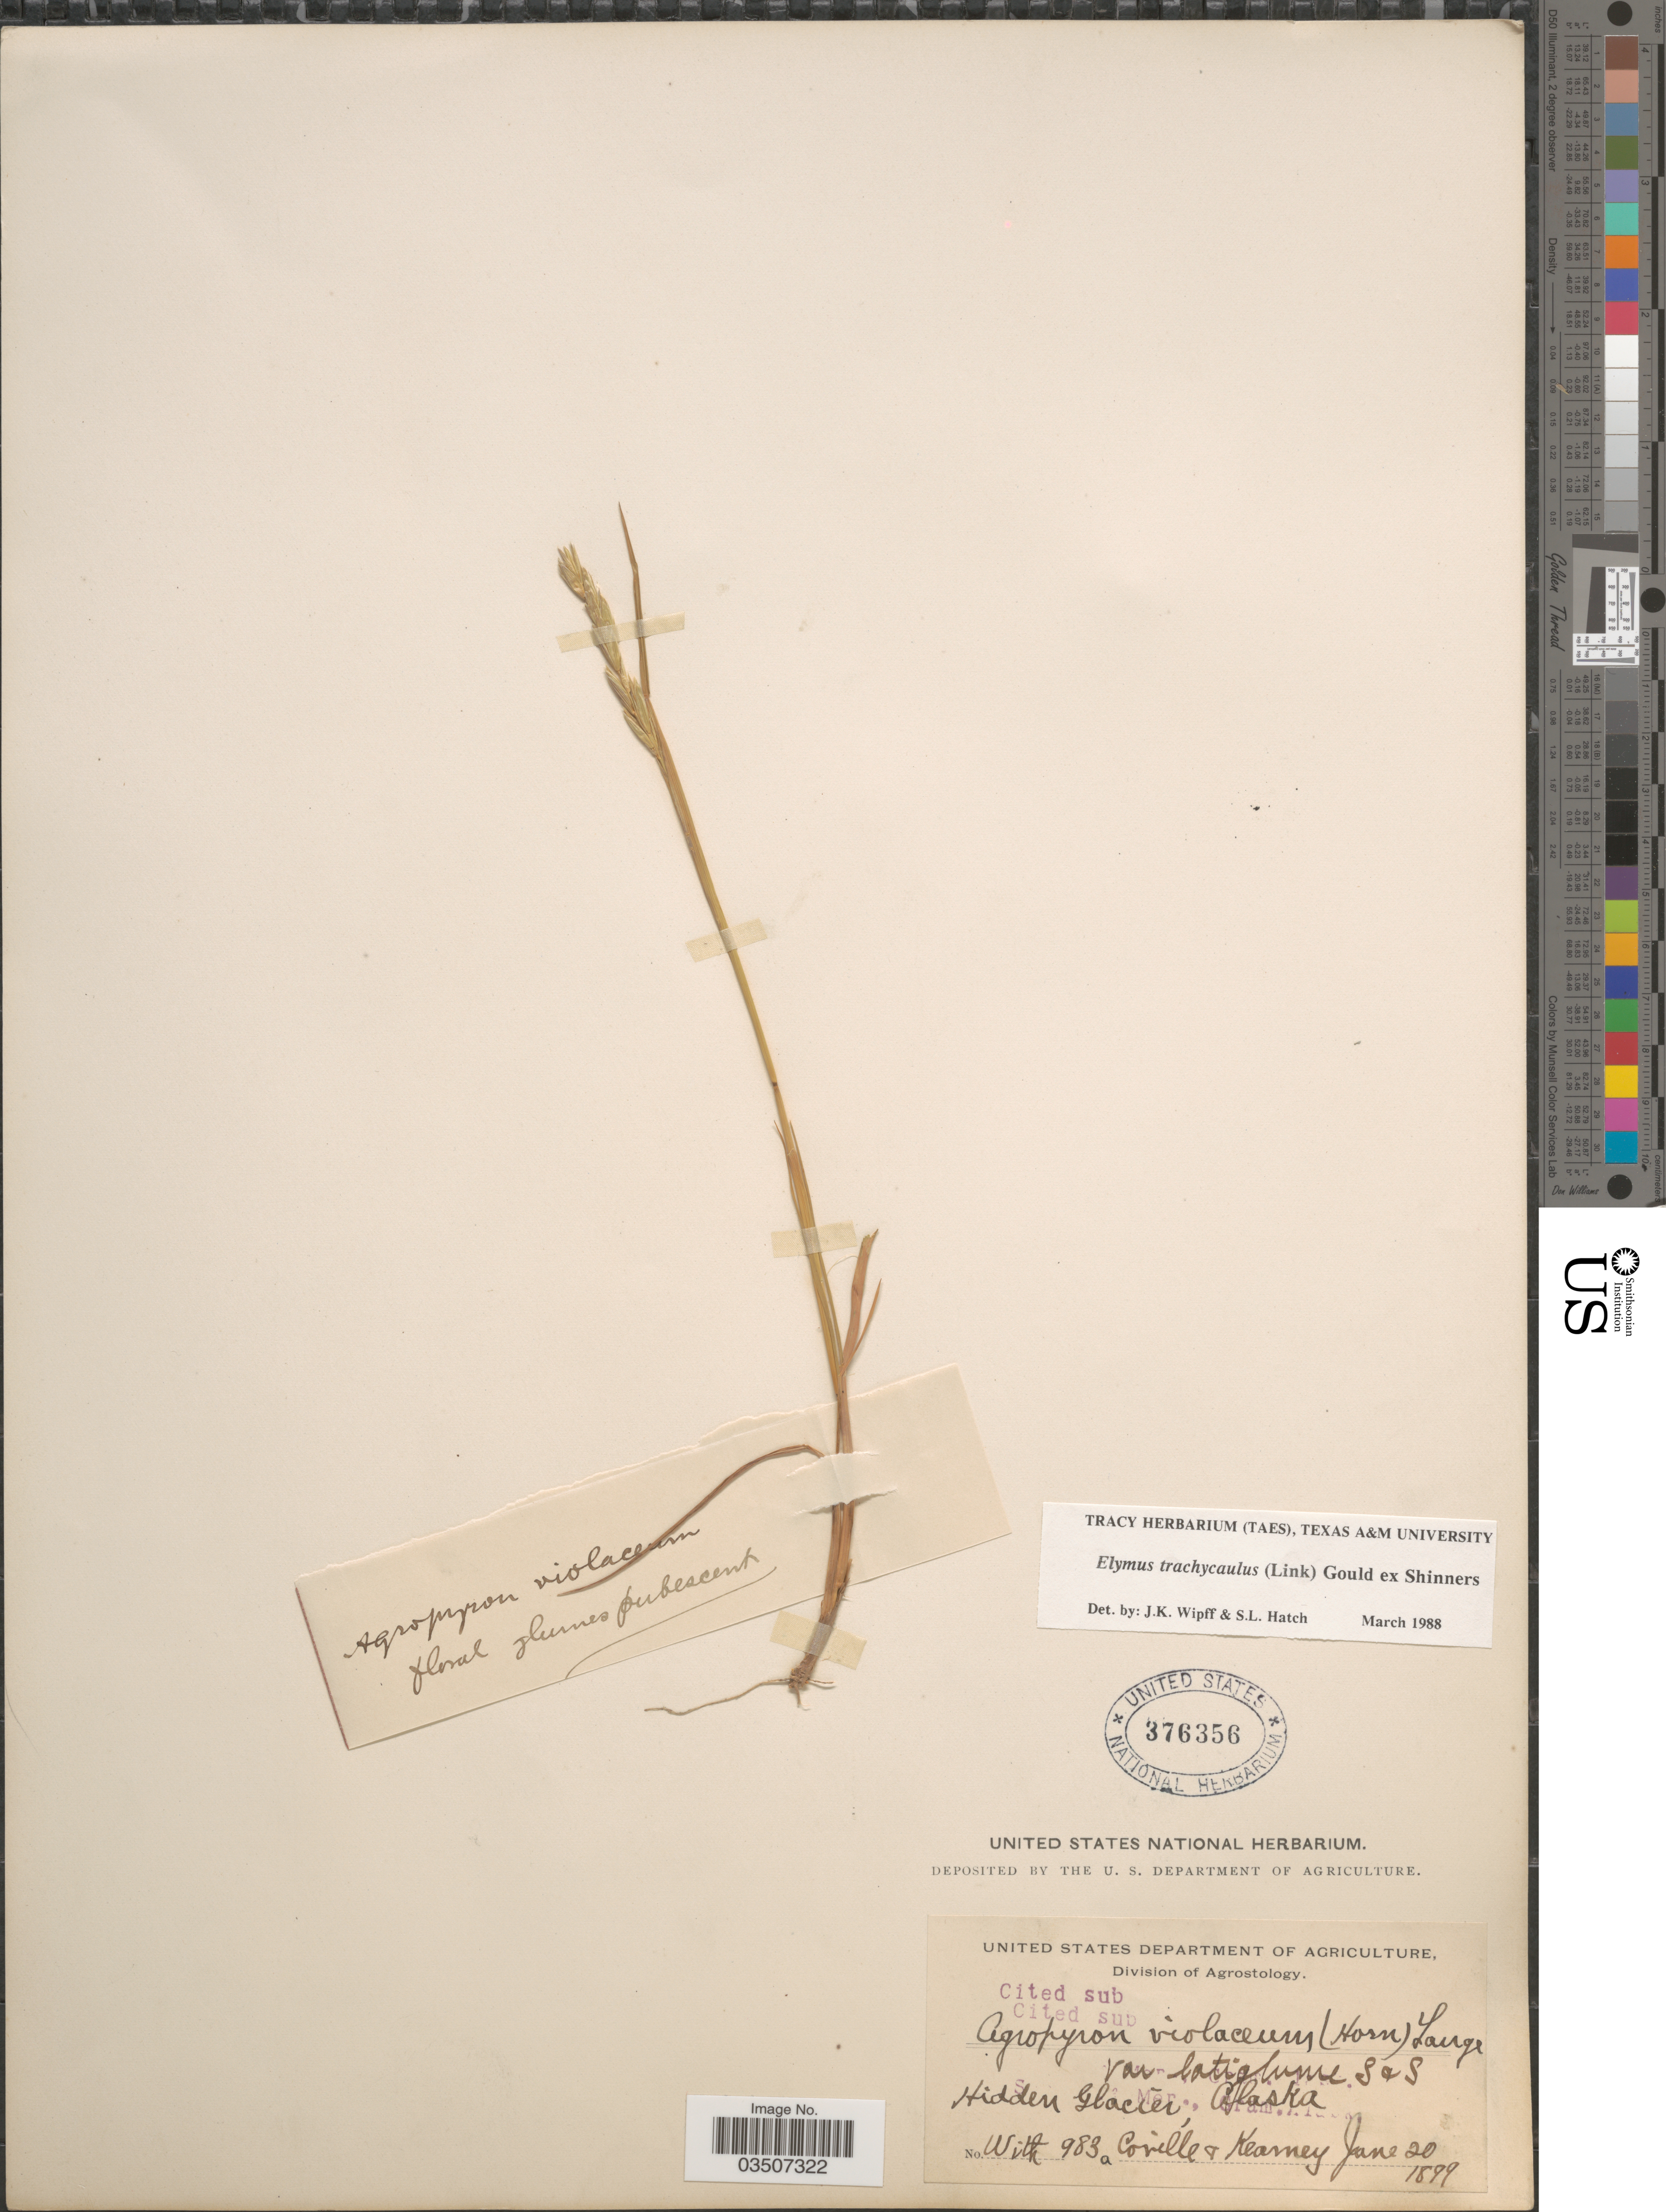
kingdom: Plantae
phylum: Tracheophyta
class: Liliopsida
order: Poales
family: Poaceae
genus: Elymus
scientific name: Elymus trachycaulus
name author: (Link) Gould ex Shinners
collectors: Coville & Kearney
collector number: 983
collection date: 1899-06-20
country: United States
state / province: Alaska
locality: Hidden Glacier.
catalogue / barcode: US 376356